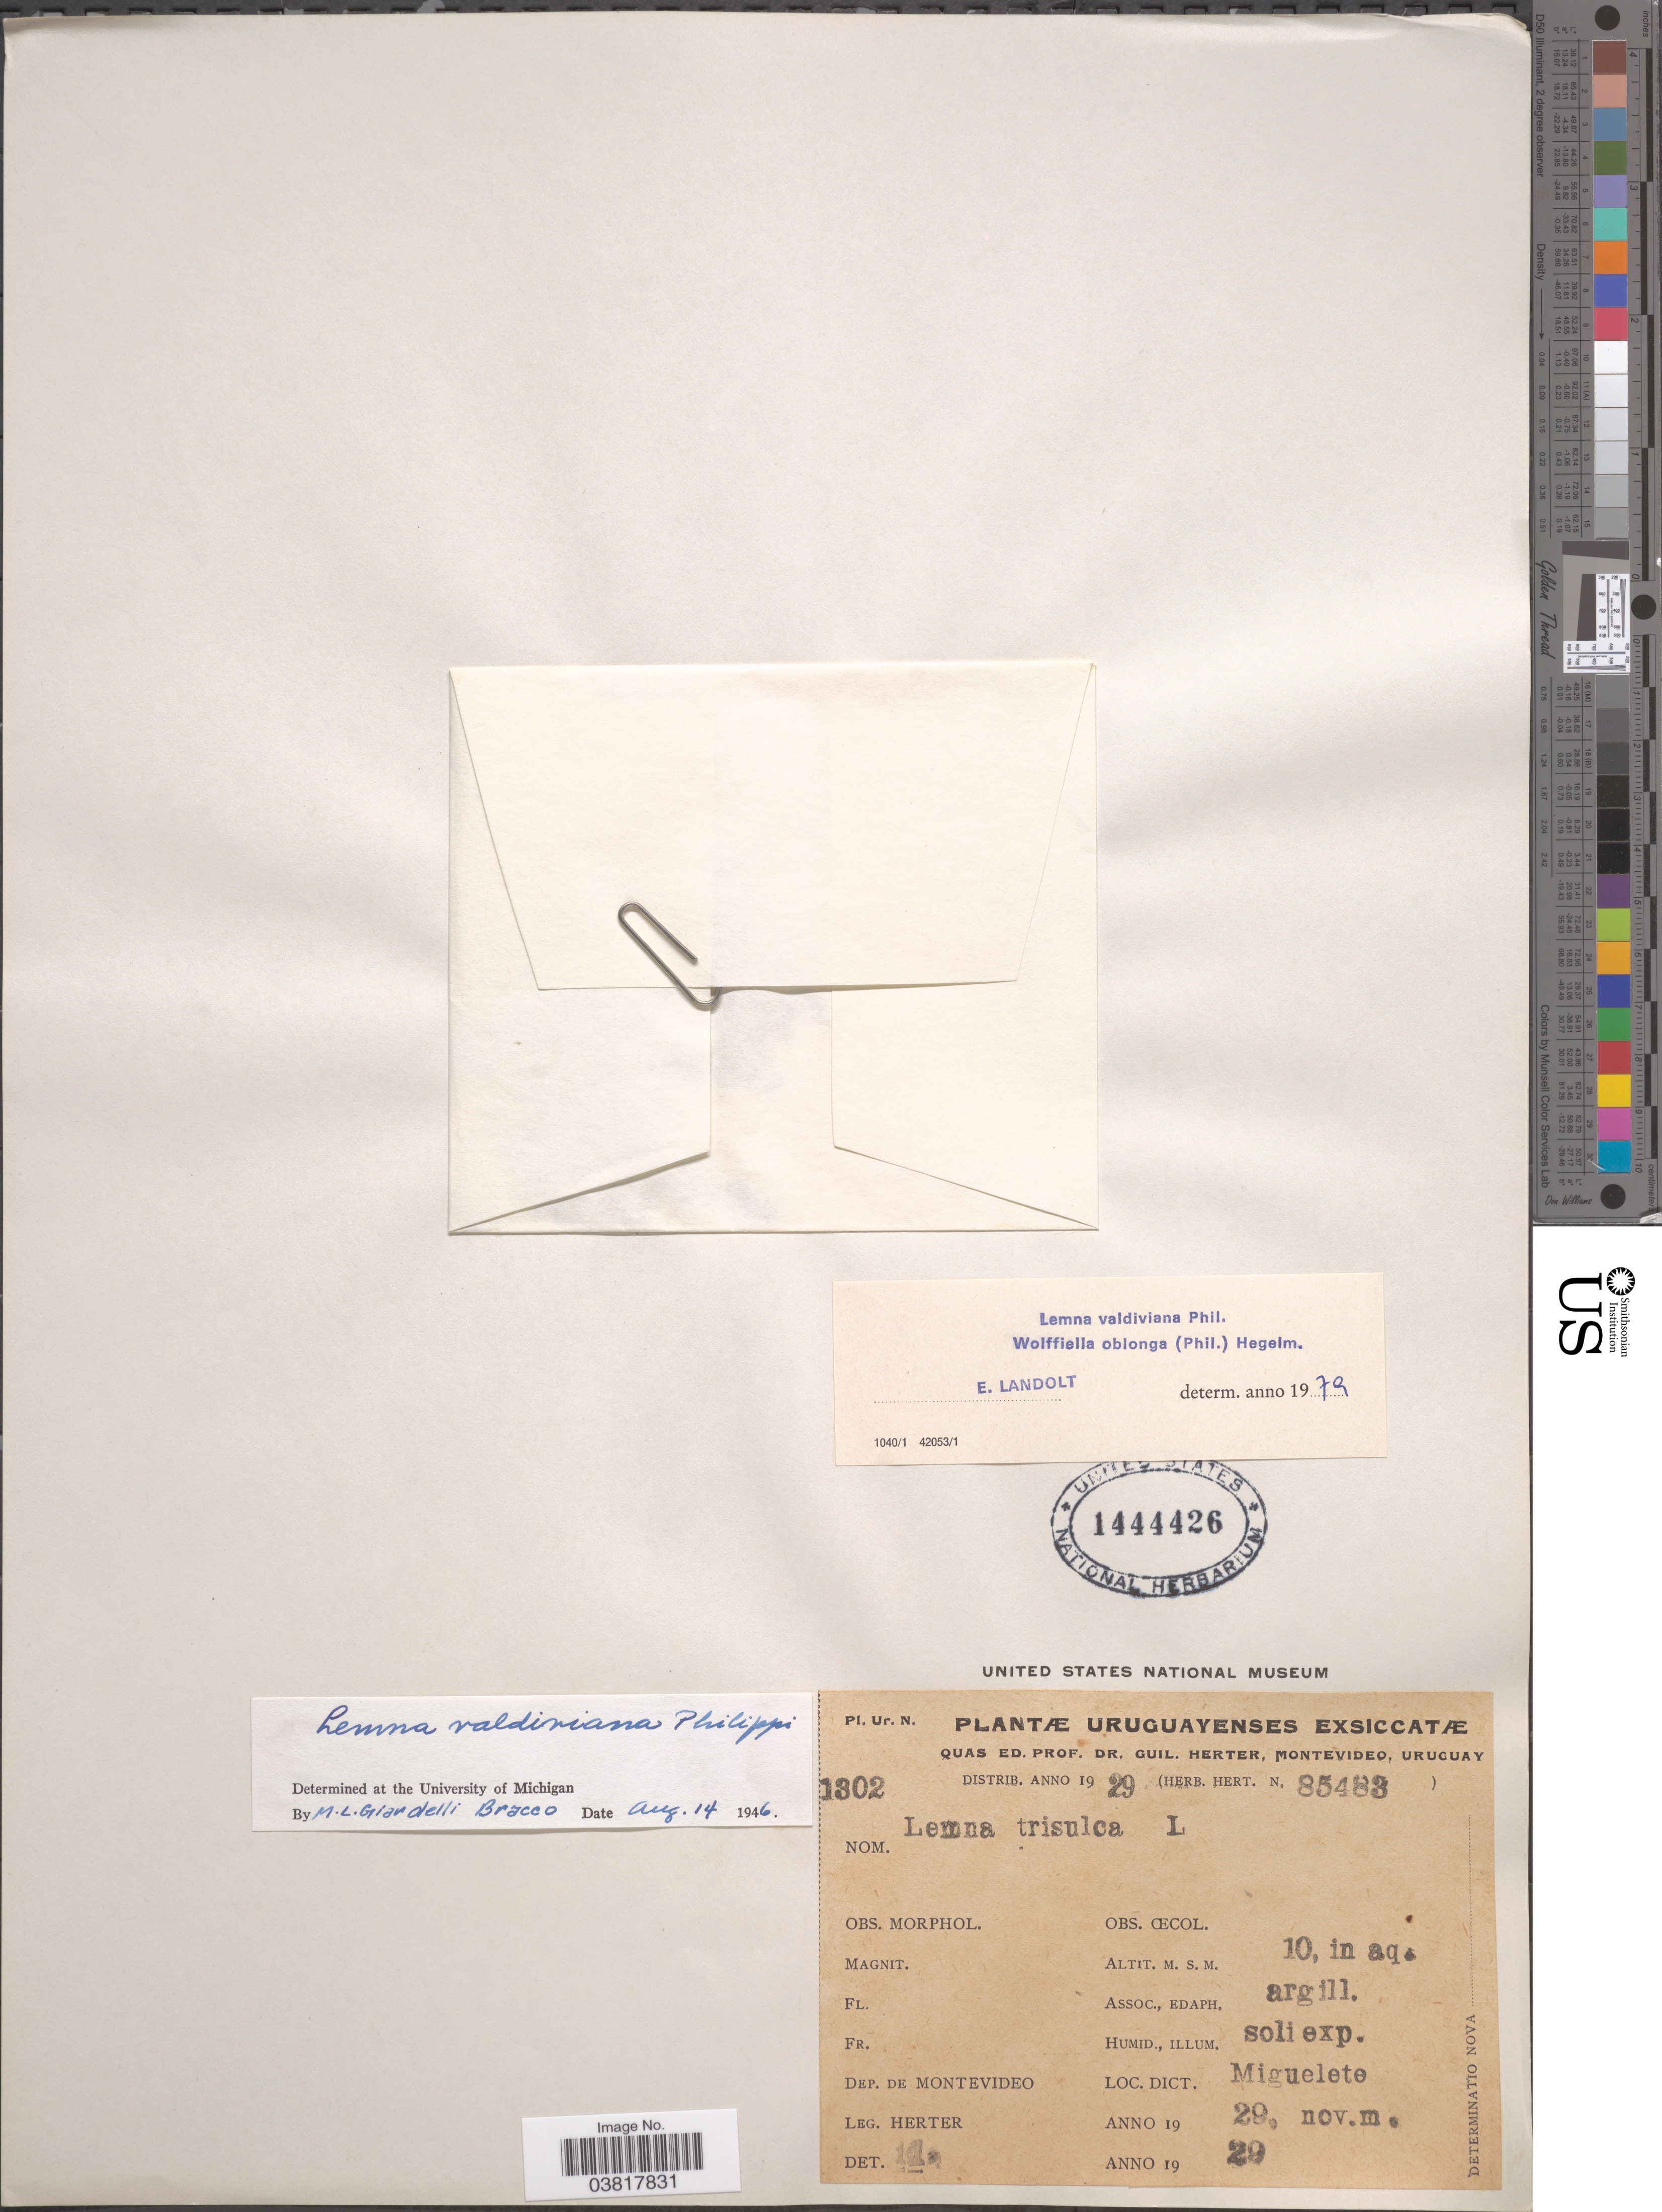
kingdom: Plantae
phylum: Tracheophyta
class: Liliopsida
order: Alismatales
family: Araceae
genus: Lemna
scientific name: Lemna valdiviana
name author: Phil.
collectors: G. Herter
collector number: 1302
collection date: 1929-11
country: Uruguay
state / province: Montevideo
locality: Dep. de Montevideo. Dict. Miguelete.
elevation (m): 10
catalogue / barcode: US 1444426